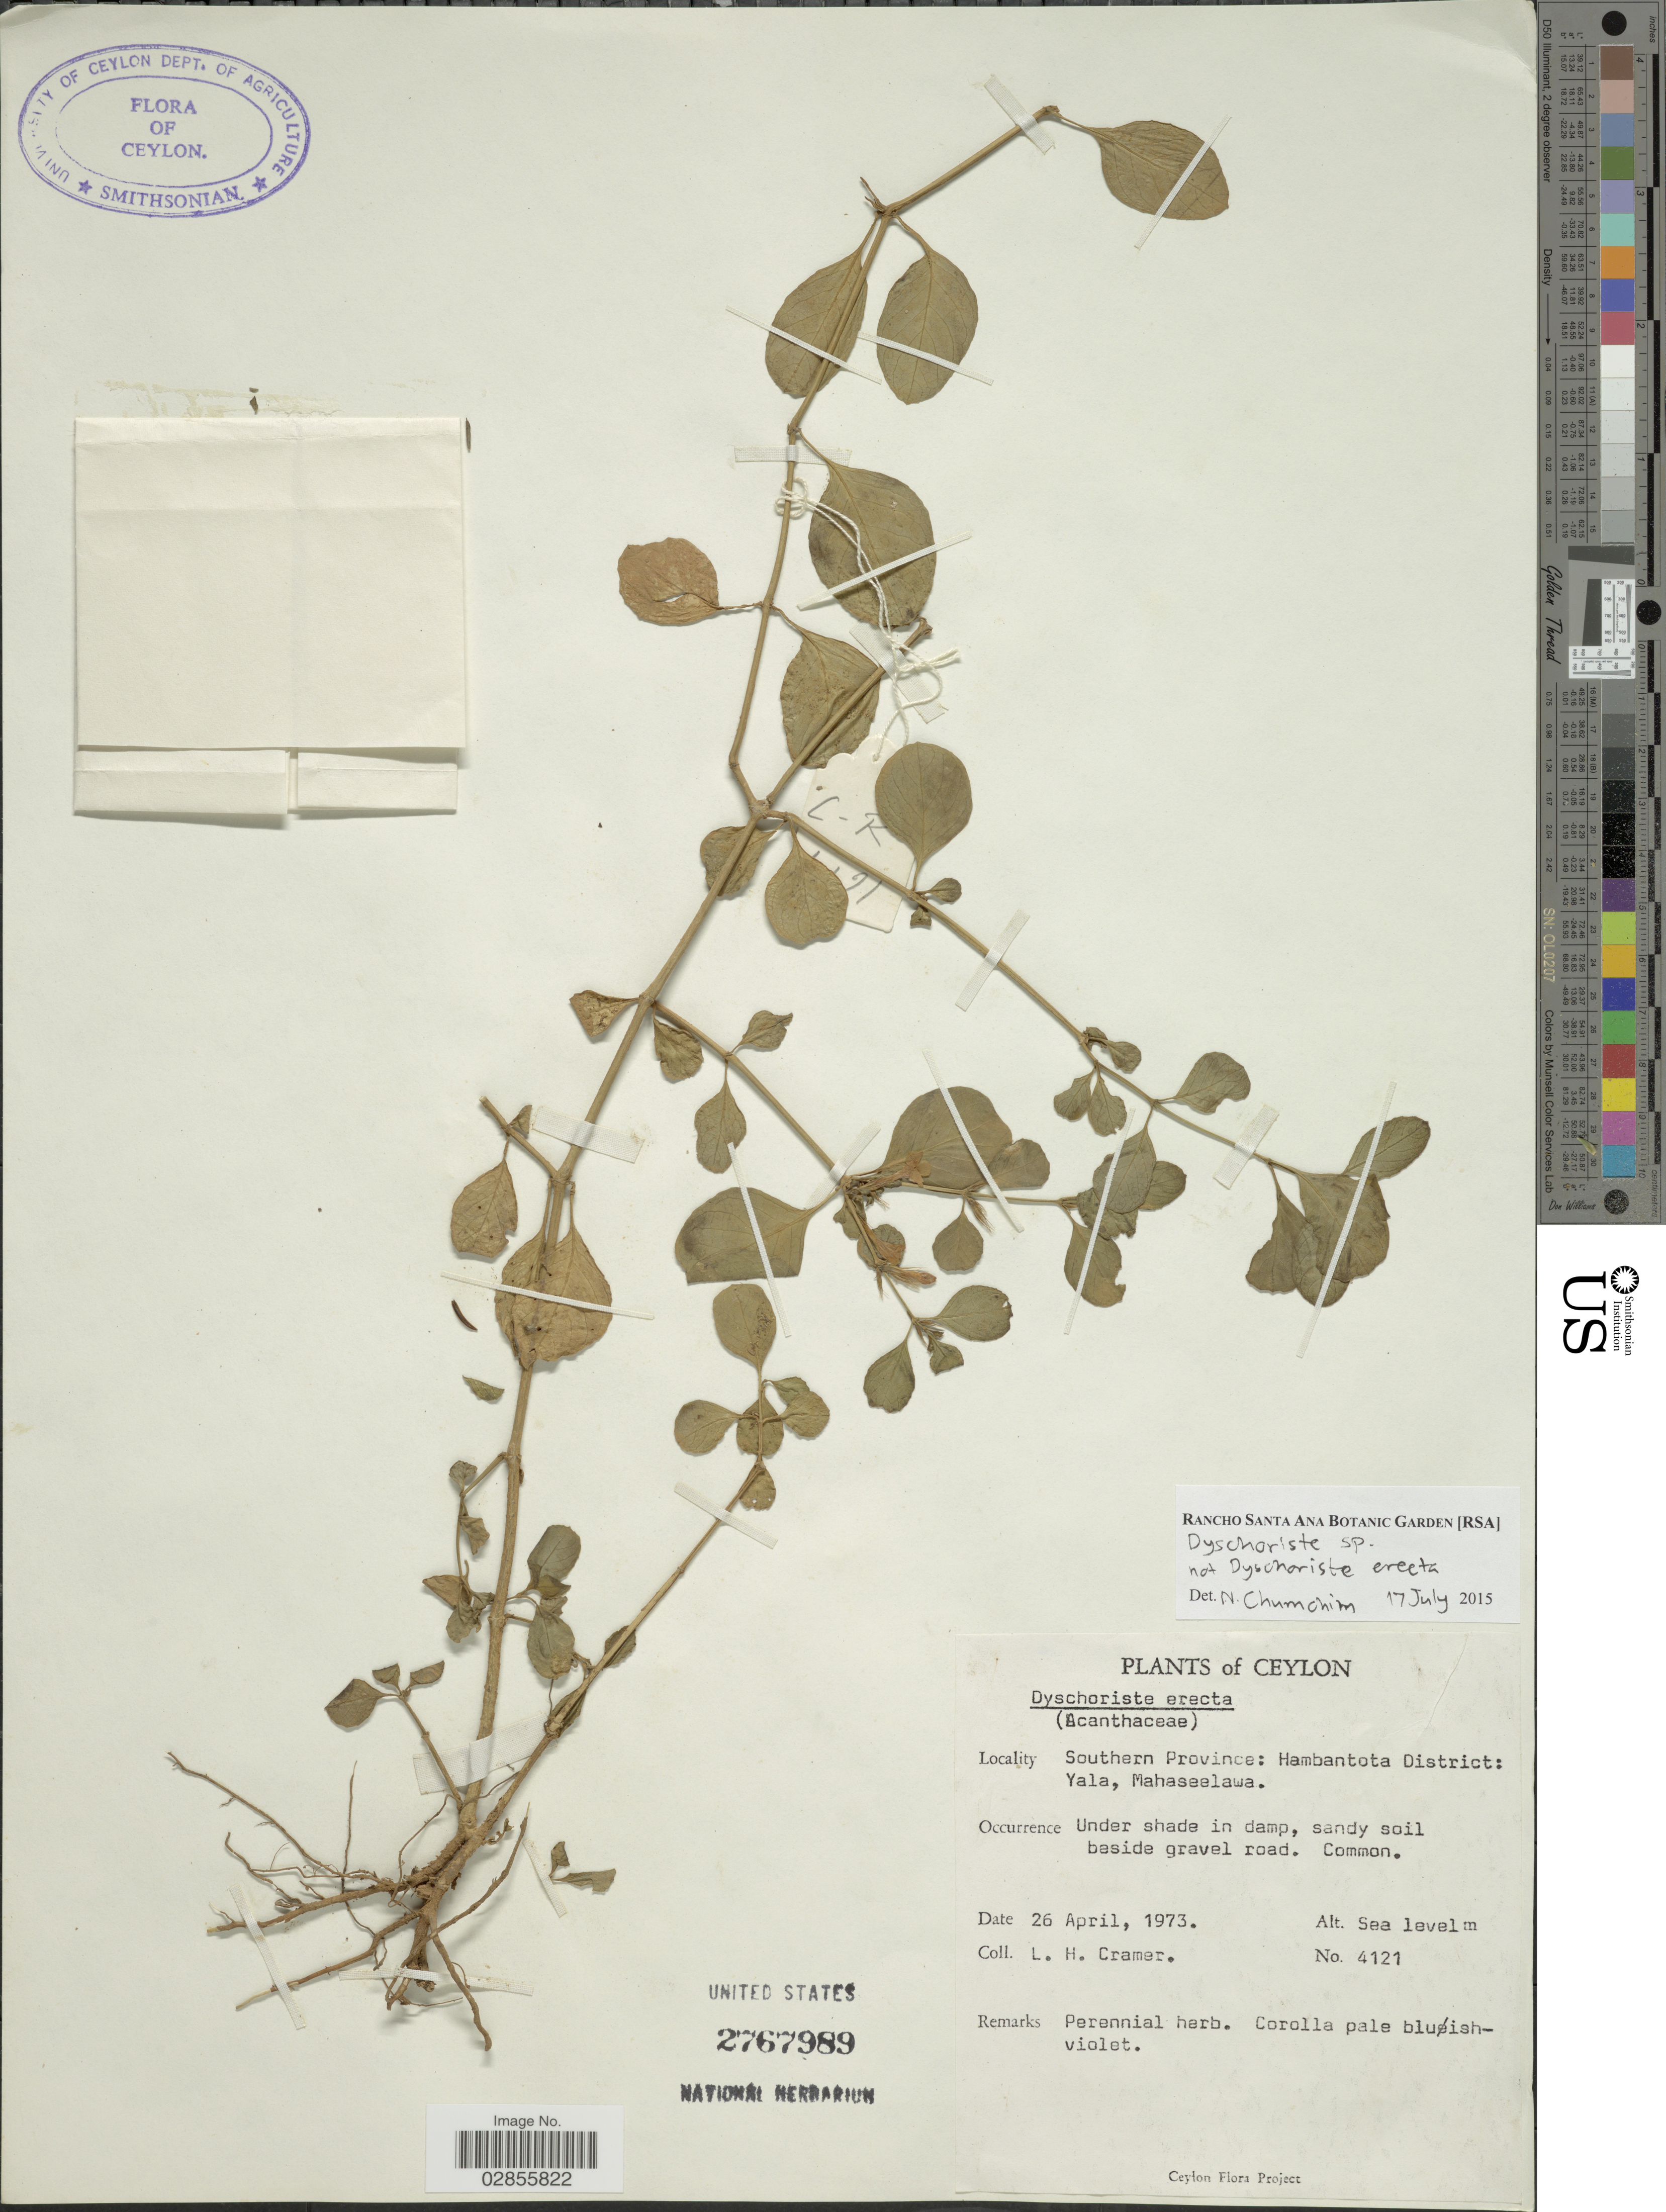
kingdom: Plantae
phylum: Tracheophyta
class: Magnoliopsida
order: Lamiales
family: Acanthaceae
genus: Dyschoriste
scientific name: Dyschoriste erecta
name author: (Burm. f.) Kuntze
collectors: L. H. Cramer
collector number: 4121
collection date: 1973-04-26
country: Sri Lanka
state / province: Southern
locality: Ceylon. Southern Province: Hambantota District: Yala, Mahaseelawa.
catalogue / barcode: US 2767989